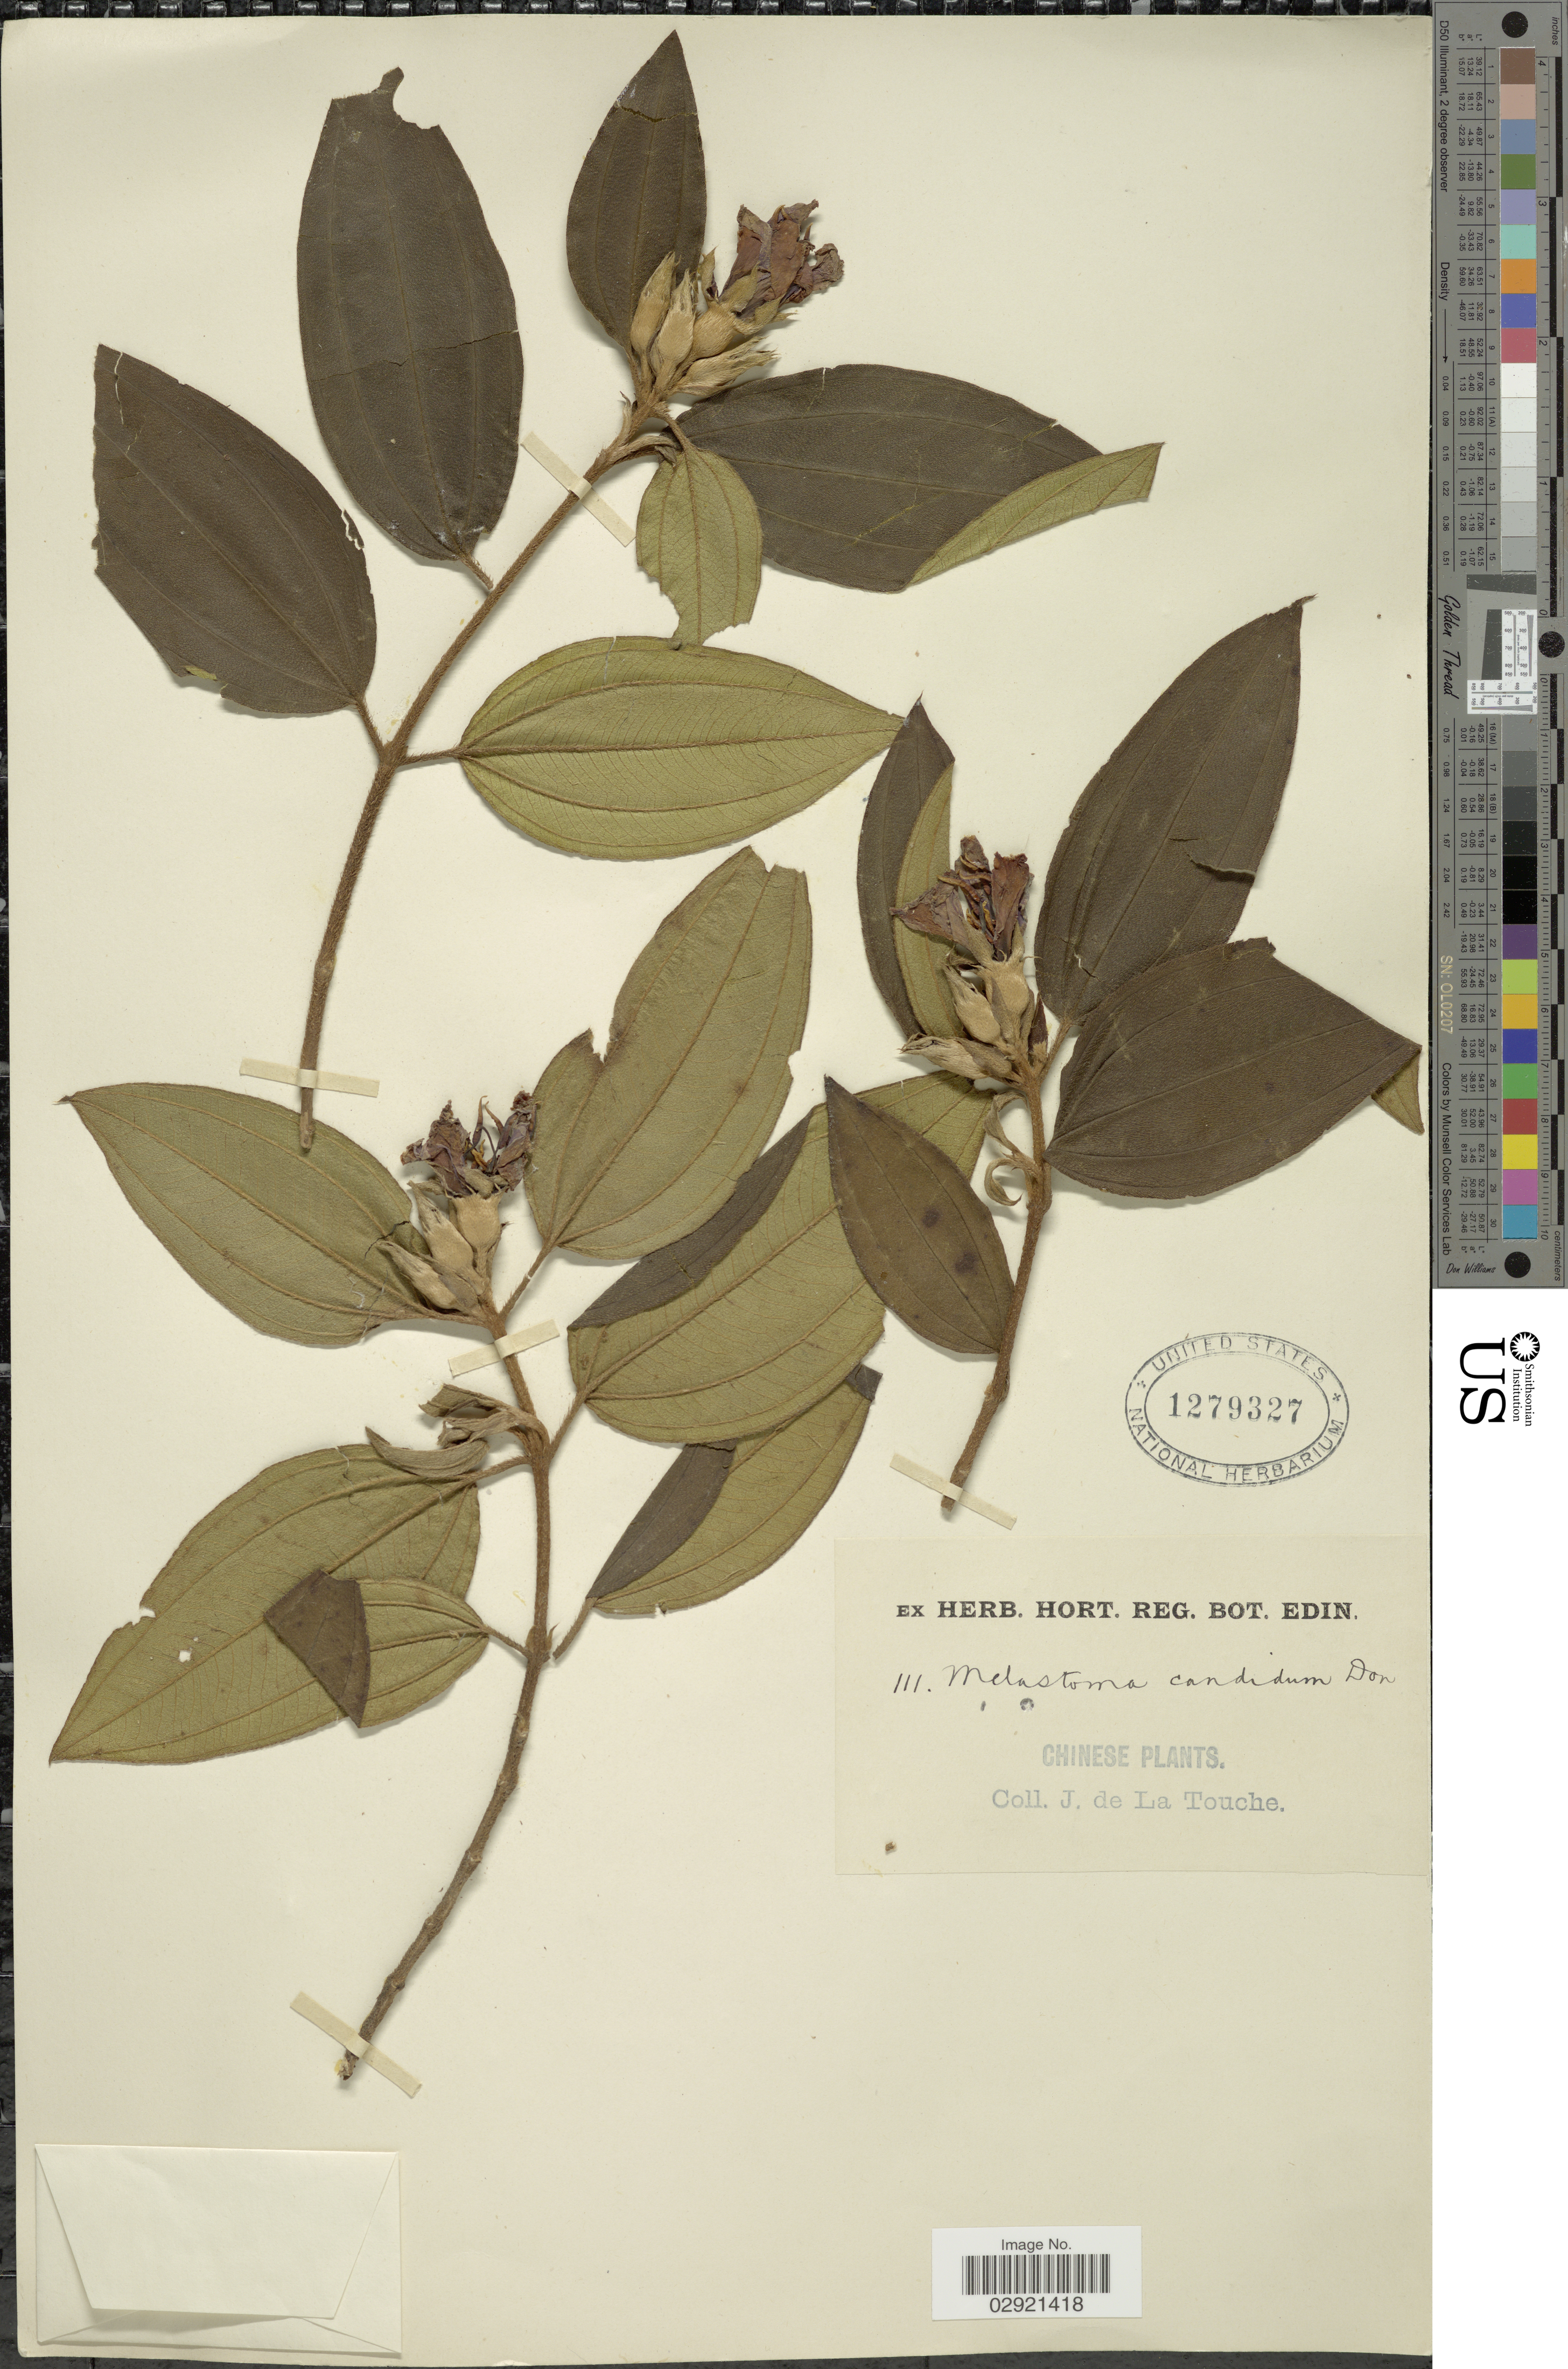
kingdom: Plantae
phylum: Tracheophyta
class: Magnoliopsida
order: Myrtales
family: Melastomataceae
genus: Melastoma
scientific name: Melastoma candidum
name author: D. Don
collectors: J. de la Touche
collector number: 111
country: China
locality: Chinese.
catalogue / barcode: US 1279327